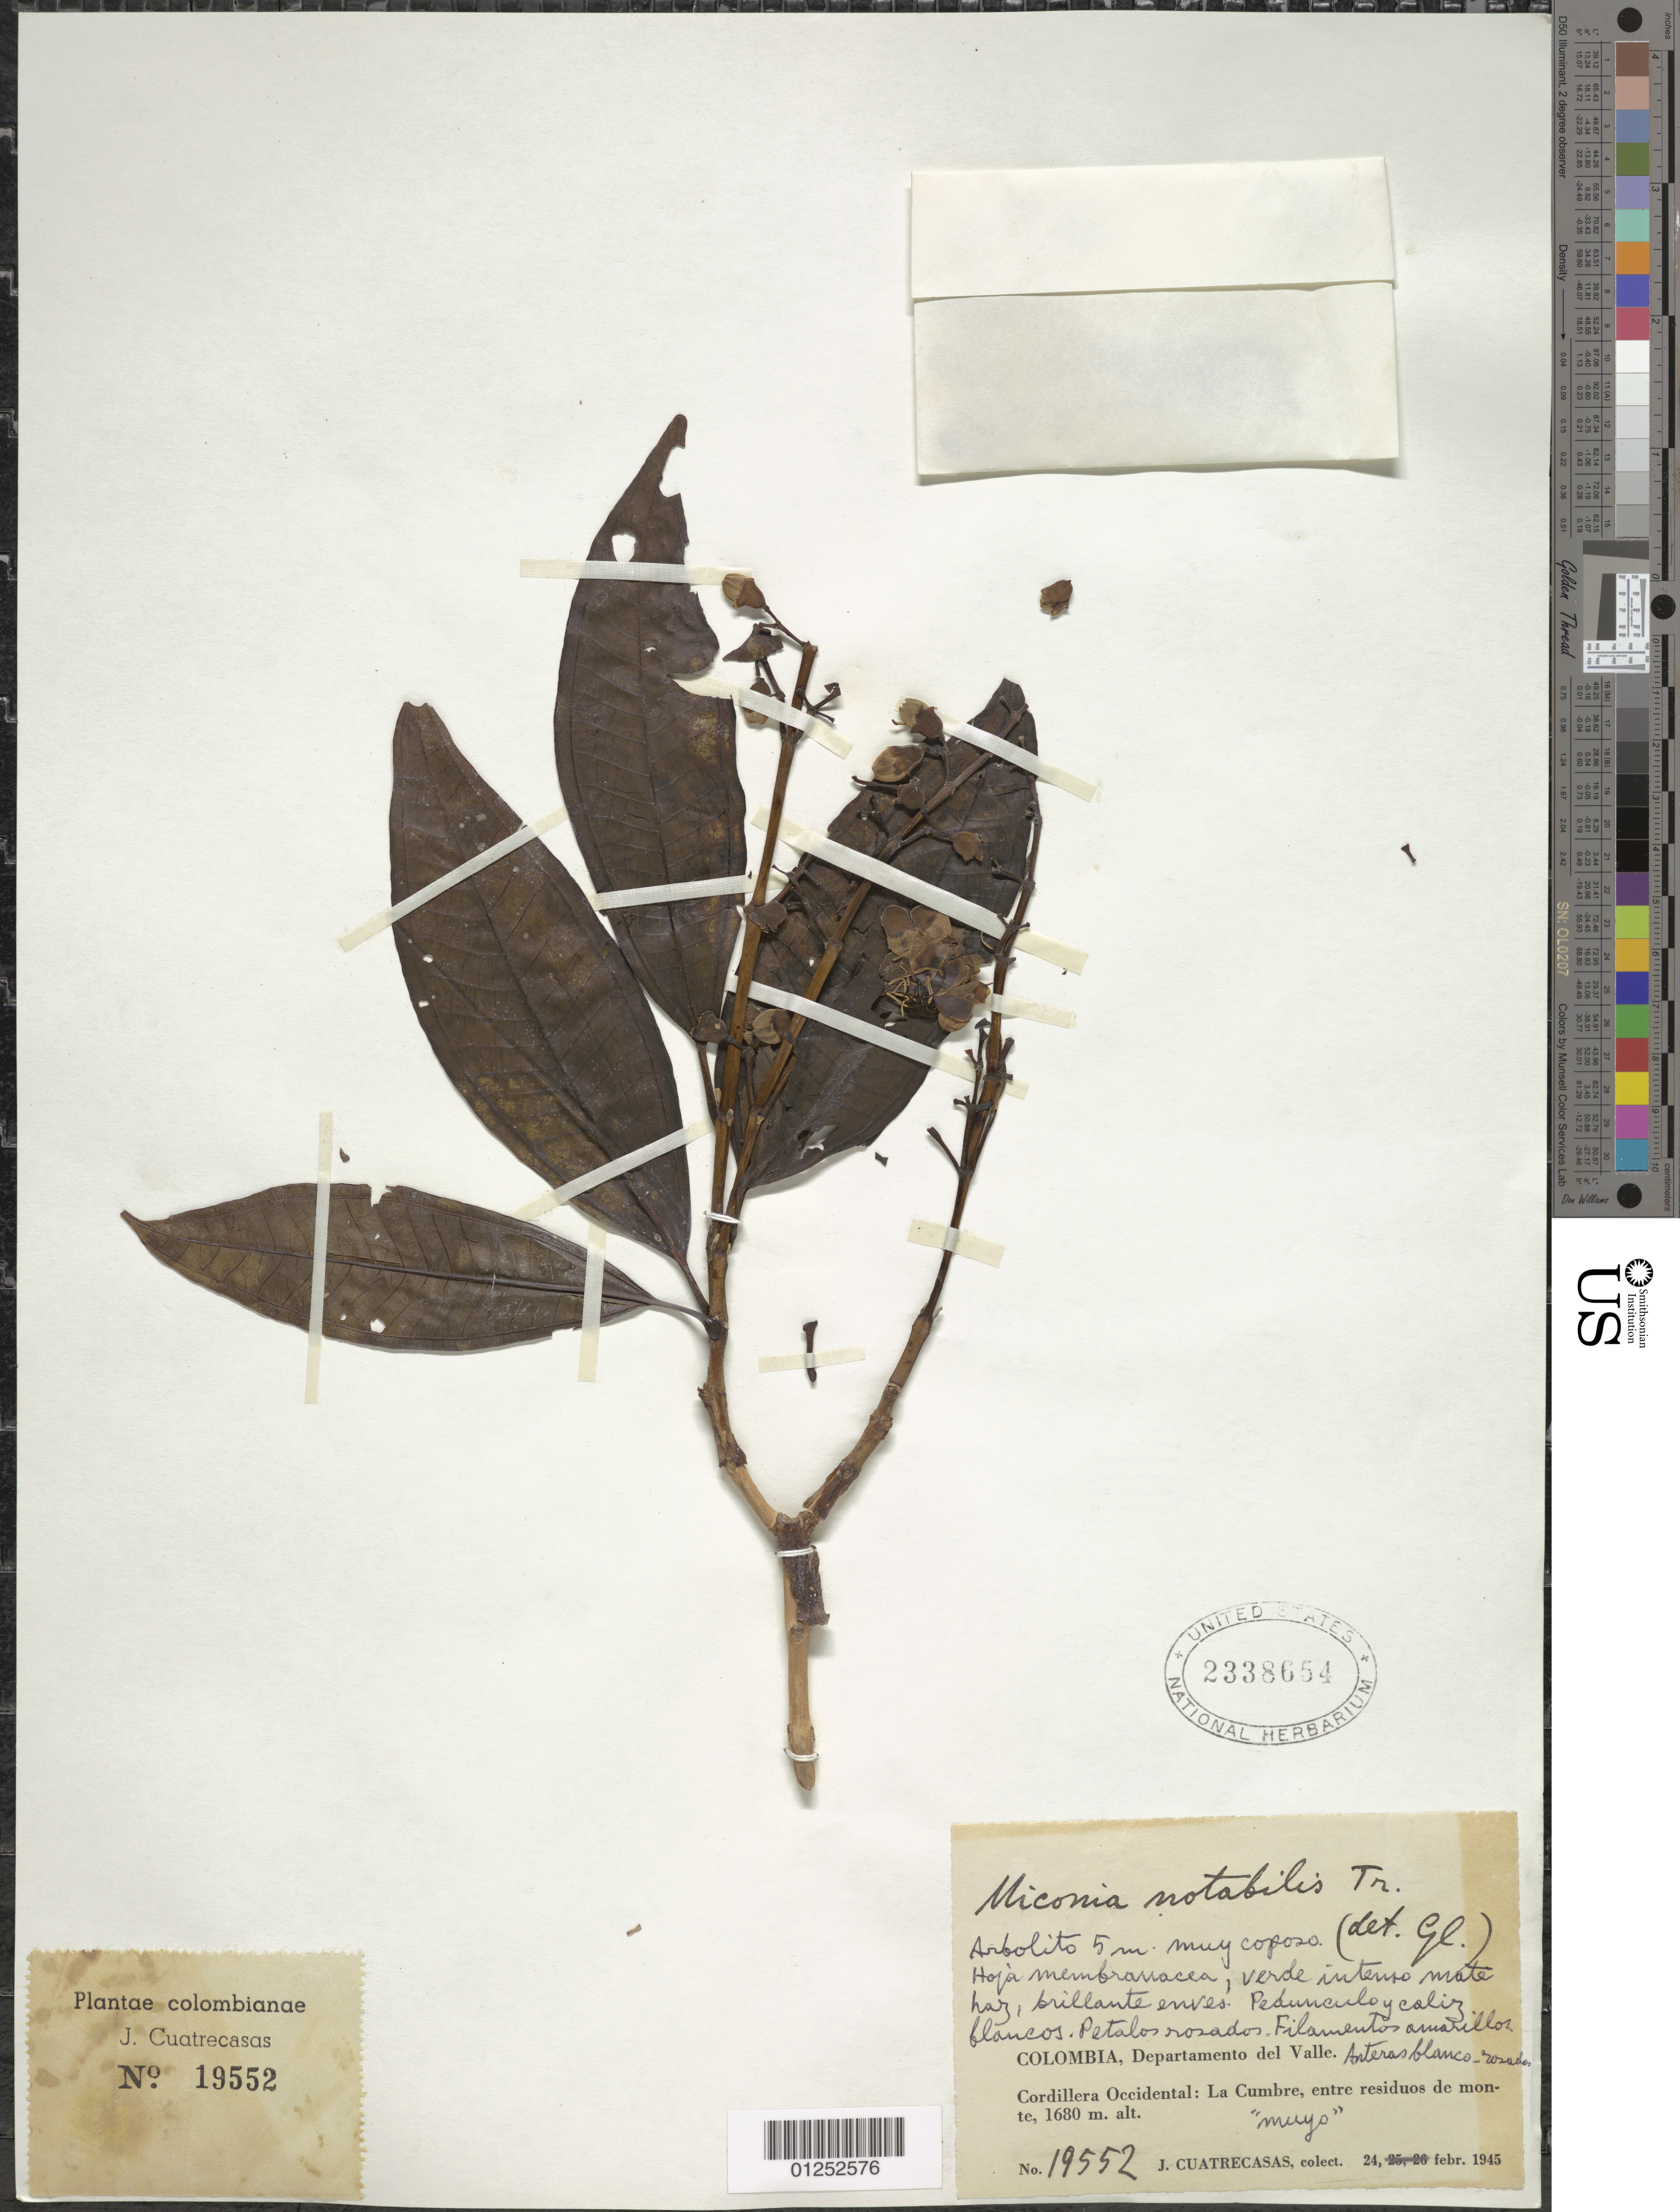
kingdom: Plantae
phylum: Tracheophyta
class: Magnoliopsida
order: Myrtales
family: Melastomataceae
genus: Miconia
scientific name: Miconia notabilis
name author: Triana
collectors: J. Cuatrecasas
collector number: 19552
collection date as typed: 24 Feb 1945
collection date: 1945-02-24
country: Colombia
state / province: Valle del Cauca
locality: Cordillera Occidental; la Cumbe, entre residuos de Monte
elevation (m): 1680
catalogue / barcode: US 2338654